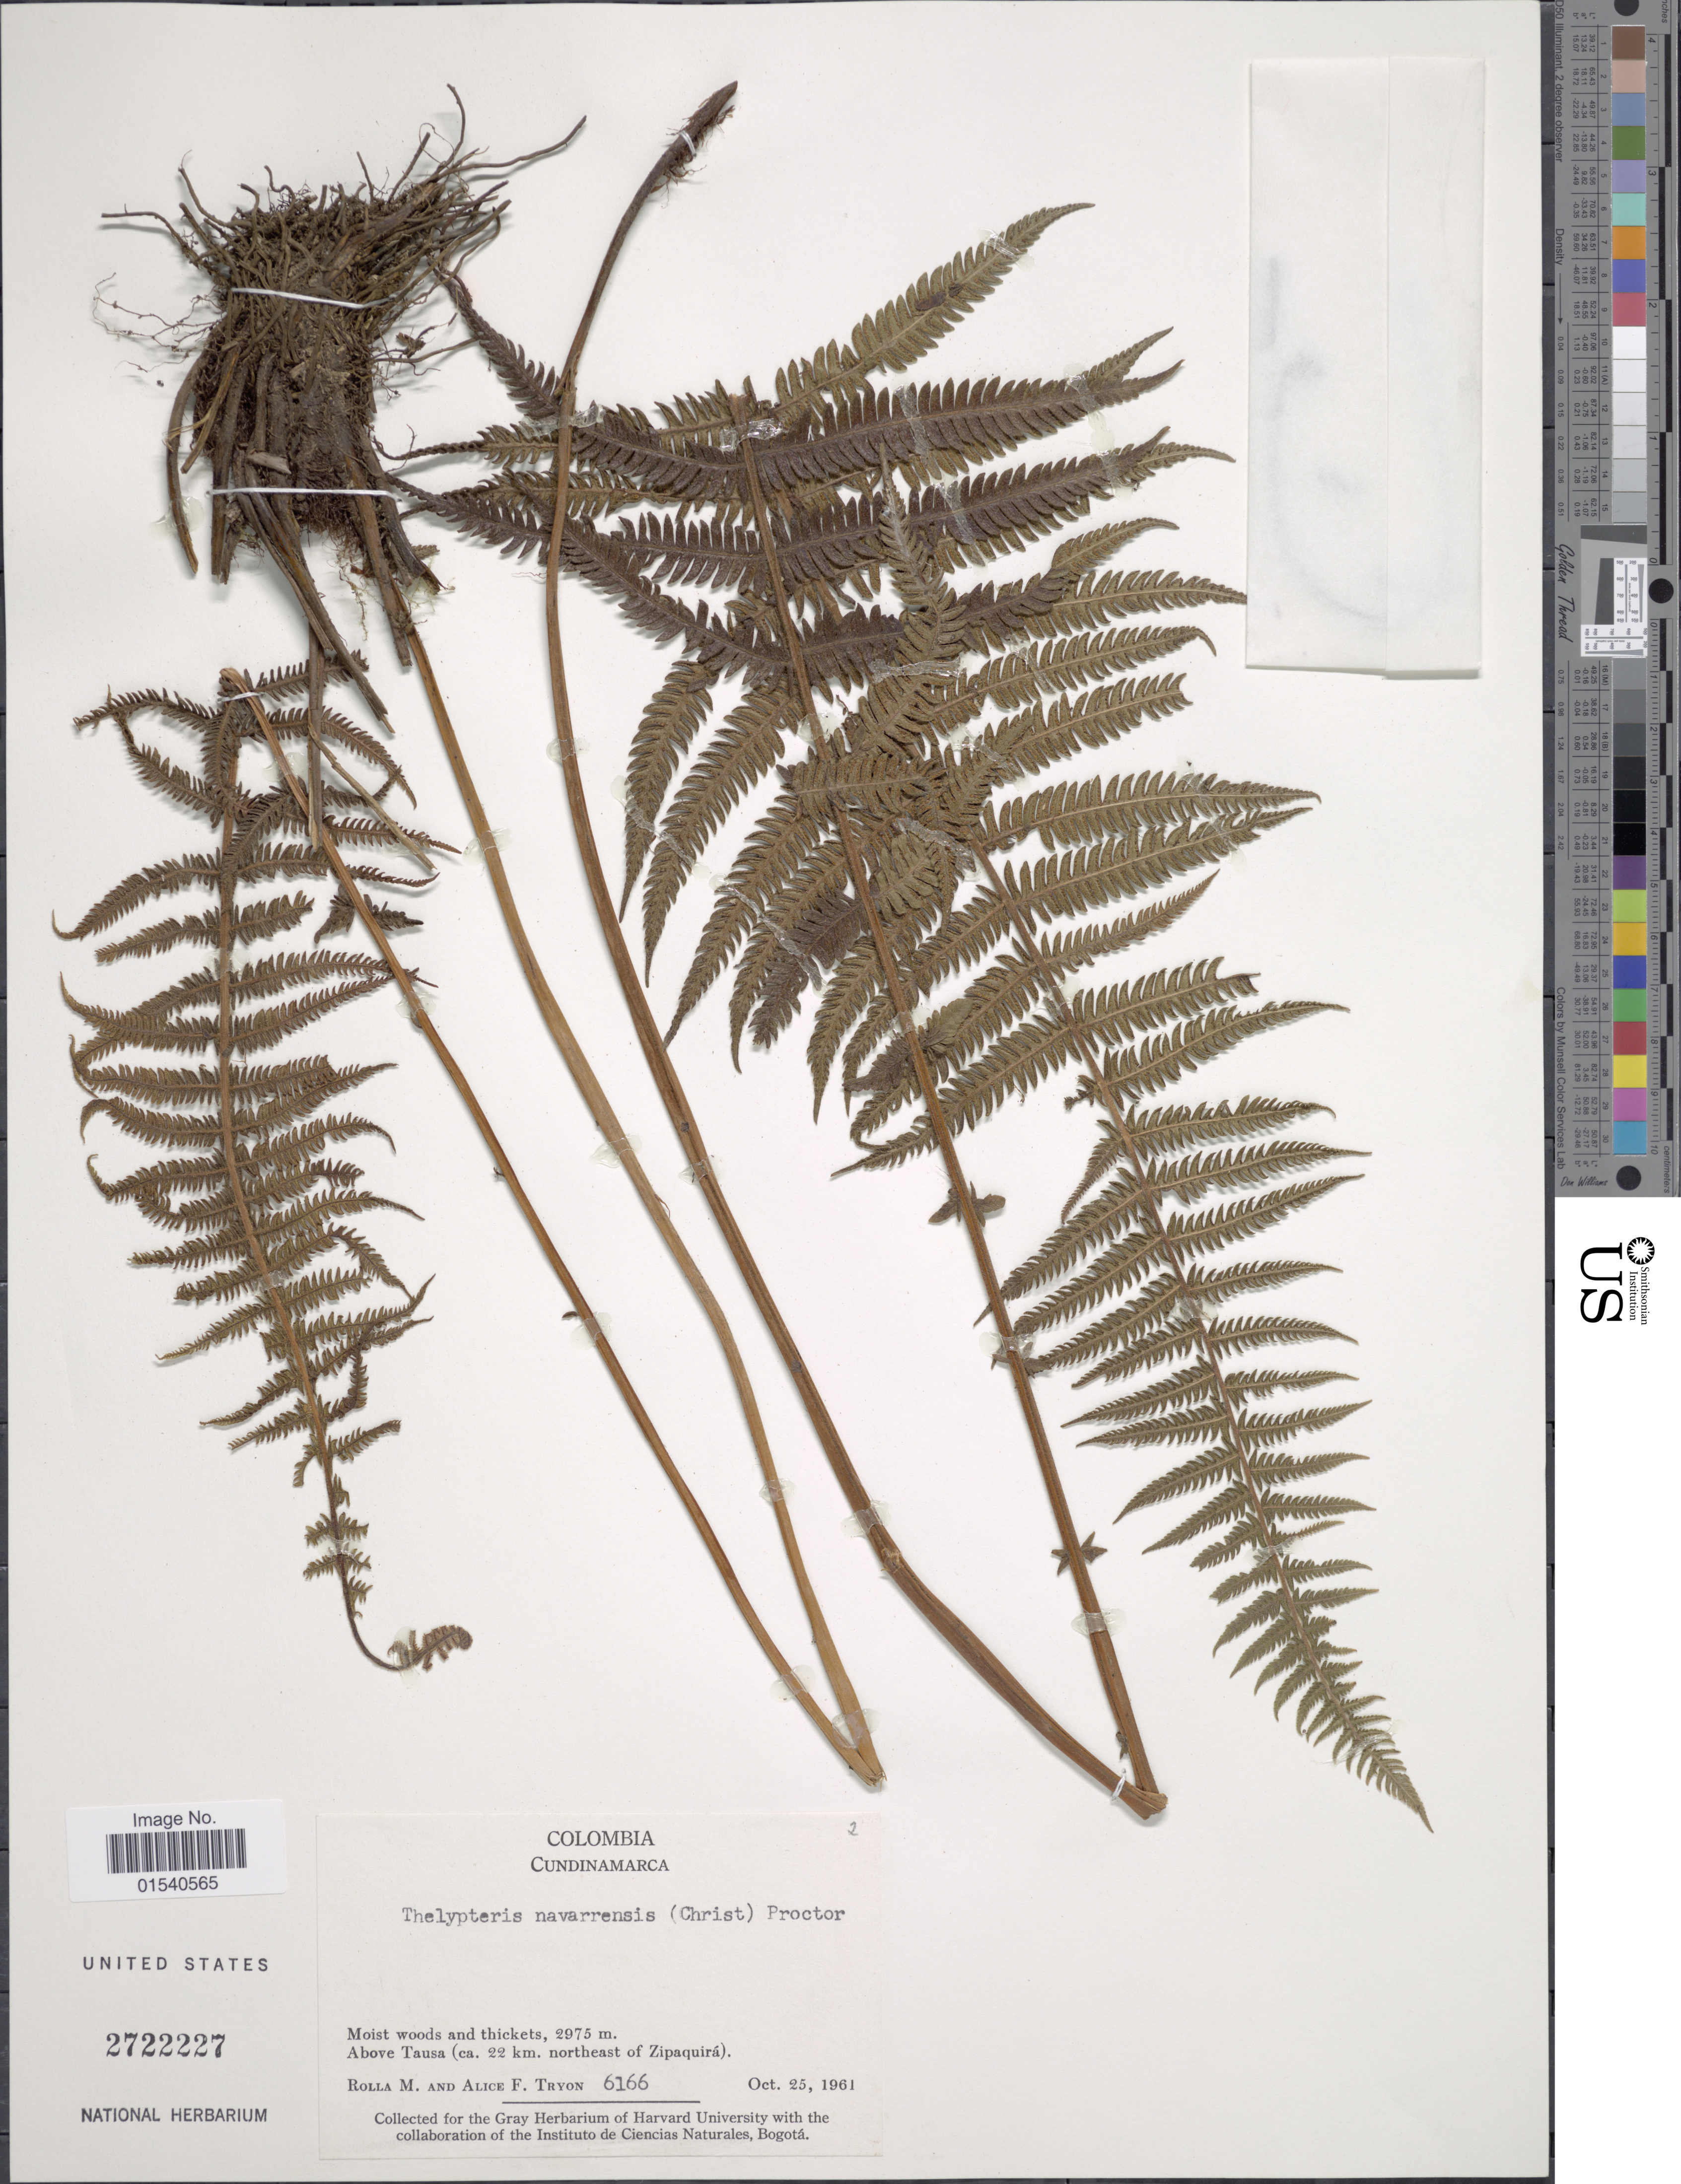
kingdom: Plantae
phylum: Tracheophyta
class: Polypodiopsida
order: Polypodiales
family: Thelypteridaceae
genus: Amauropelta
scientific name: Amauropelta pilosula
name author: (Klotzsch & H. Karst.) Á. Löve & D. Löve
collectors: R. M. Tryon & A. F. Tryon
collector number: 6166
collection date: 1961-10-25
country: Colombia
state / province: Cundinamarca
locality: Above Tausa (ca. 22 km. northeast of Zipaquirá)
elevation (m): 2975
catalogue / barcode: US 2722227